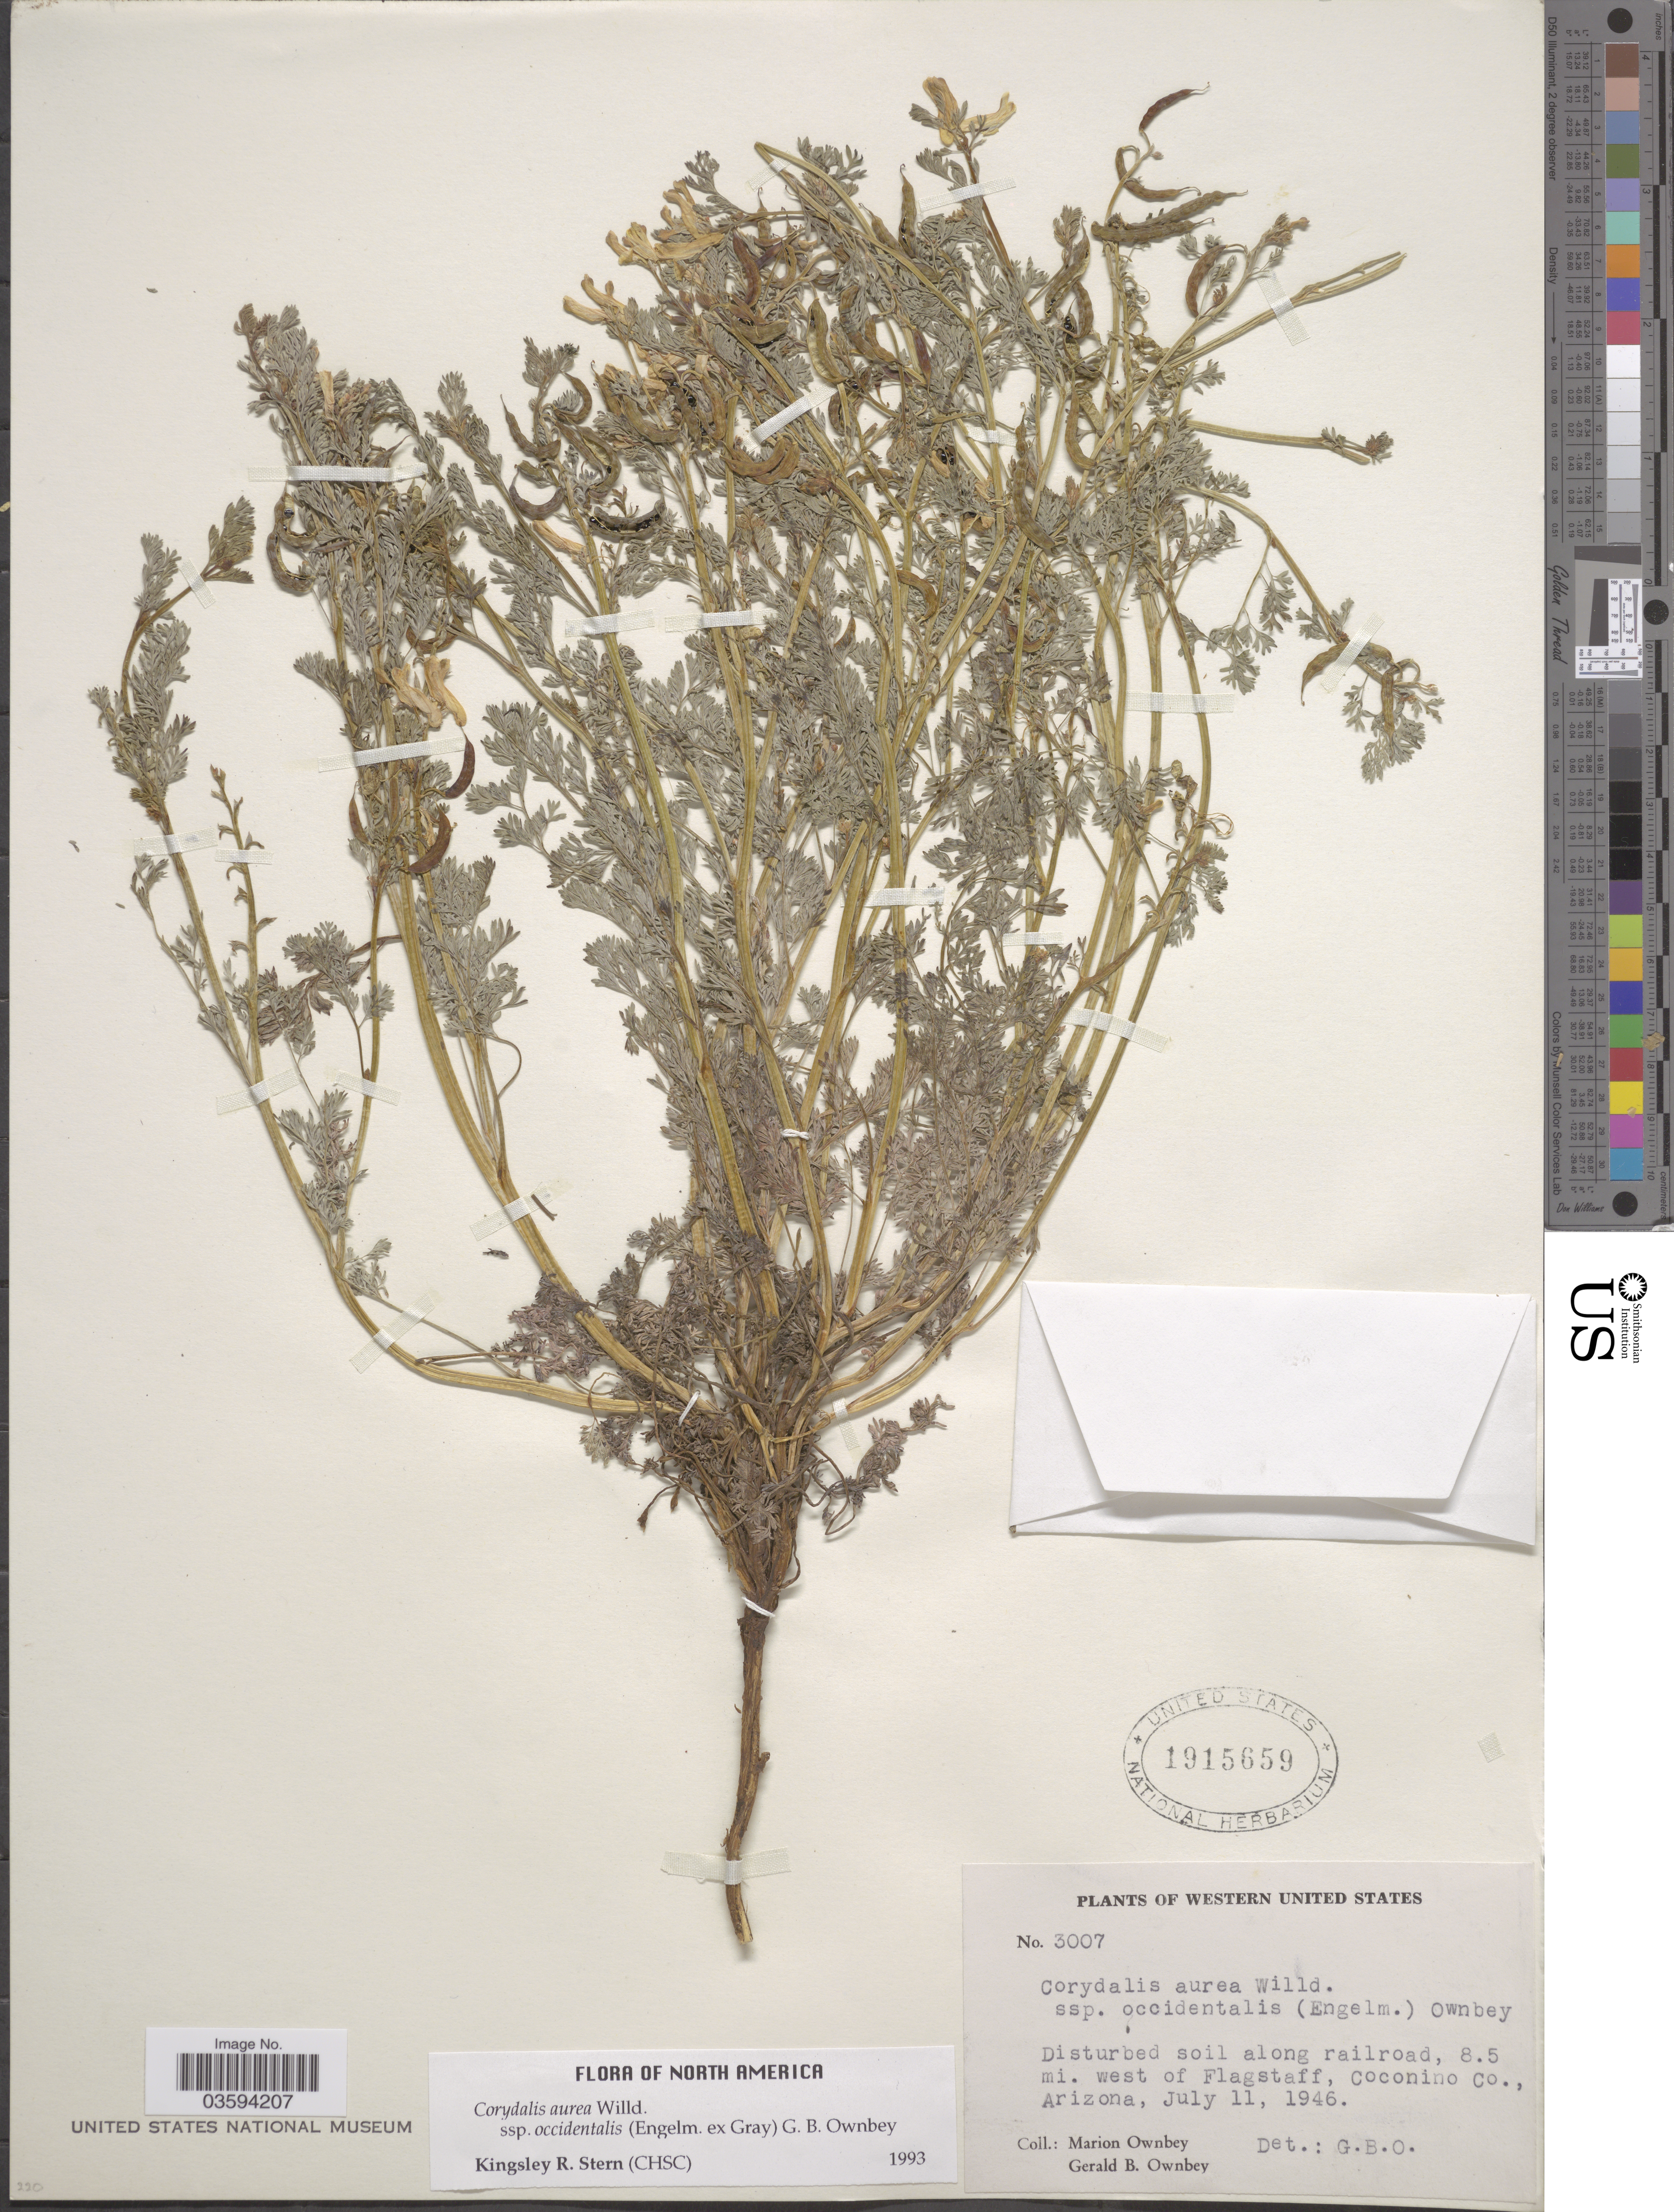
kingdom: Plantae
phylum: Tracheophyta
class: Magnoliopsida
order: Ranunculales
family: Papaveraceae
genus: Corydalis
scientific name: Corydalis aurea subsp. occidentalis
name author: Willd.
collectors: M. Ownbey & G. B. Ownbey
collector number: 3007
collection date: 1946-07-11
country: United States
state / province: Arizona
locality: Western United States. 8.5 mi. west of Flagstaff, Coconino Co.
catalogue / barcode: US 1915659